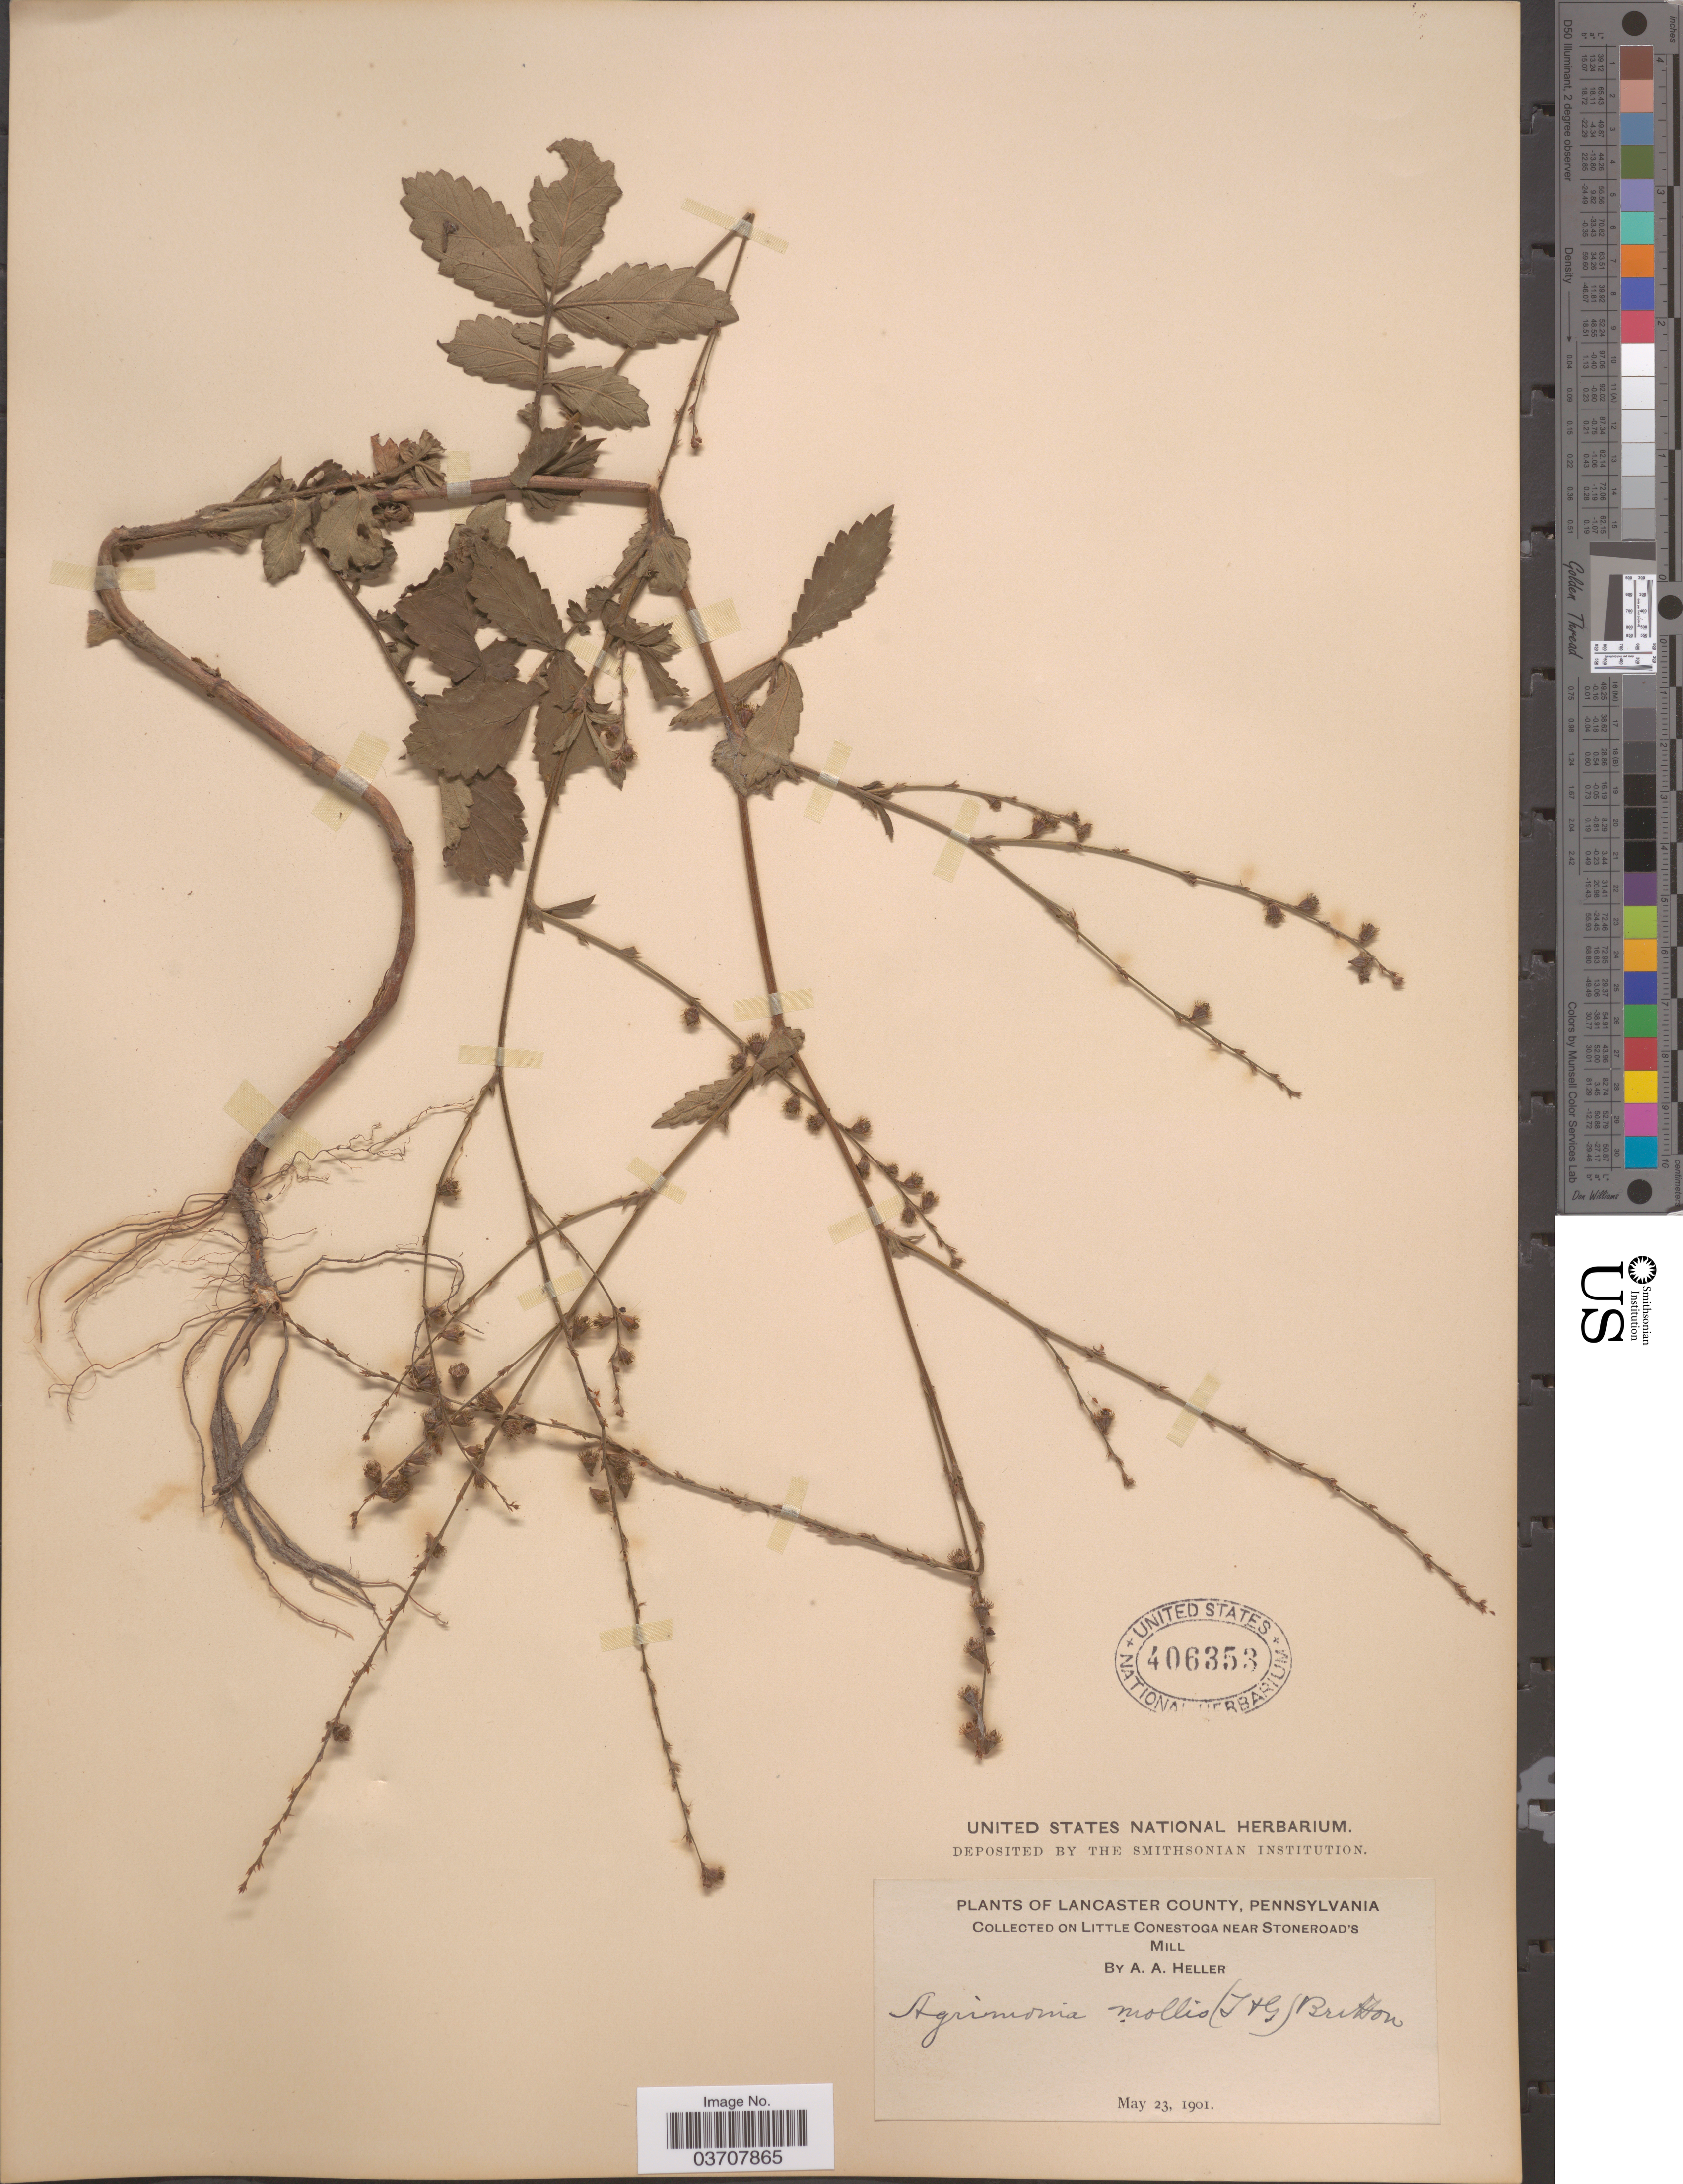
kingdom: Plantae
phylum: Tracheophyta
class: Magnoliopsida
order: Rosales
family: Rosaceae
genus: Agrimonia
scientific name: Agrimonia pubescens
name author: Wallr.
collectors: A. A. Heller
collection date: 1901-05-23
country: United States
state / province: Pennsylvania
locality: Lancaster County. On Little Conestoga near Stoneroad's Mill.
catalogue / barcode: US 406353